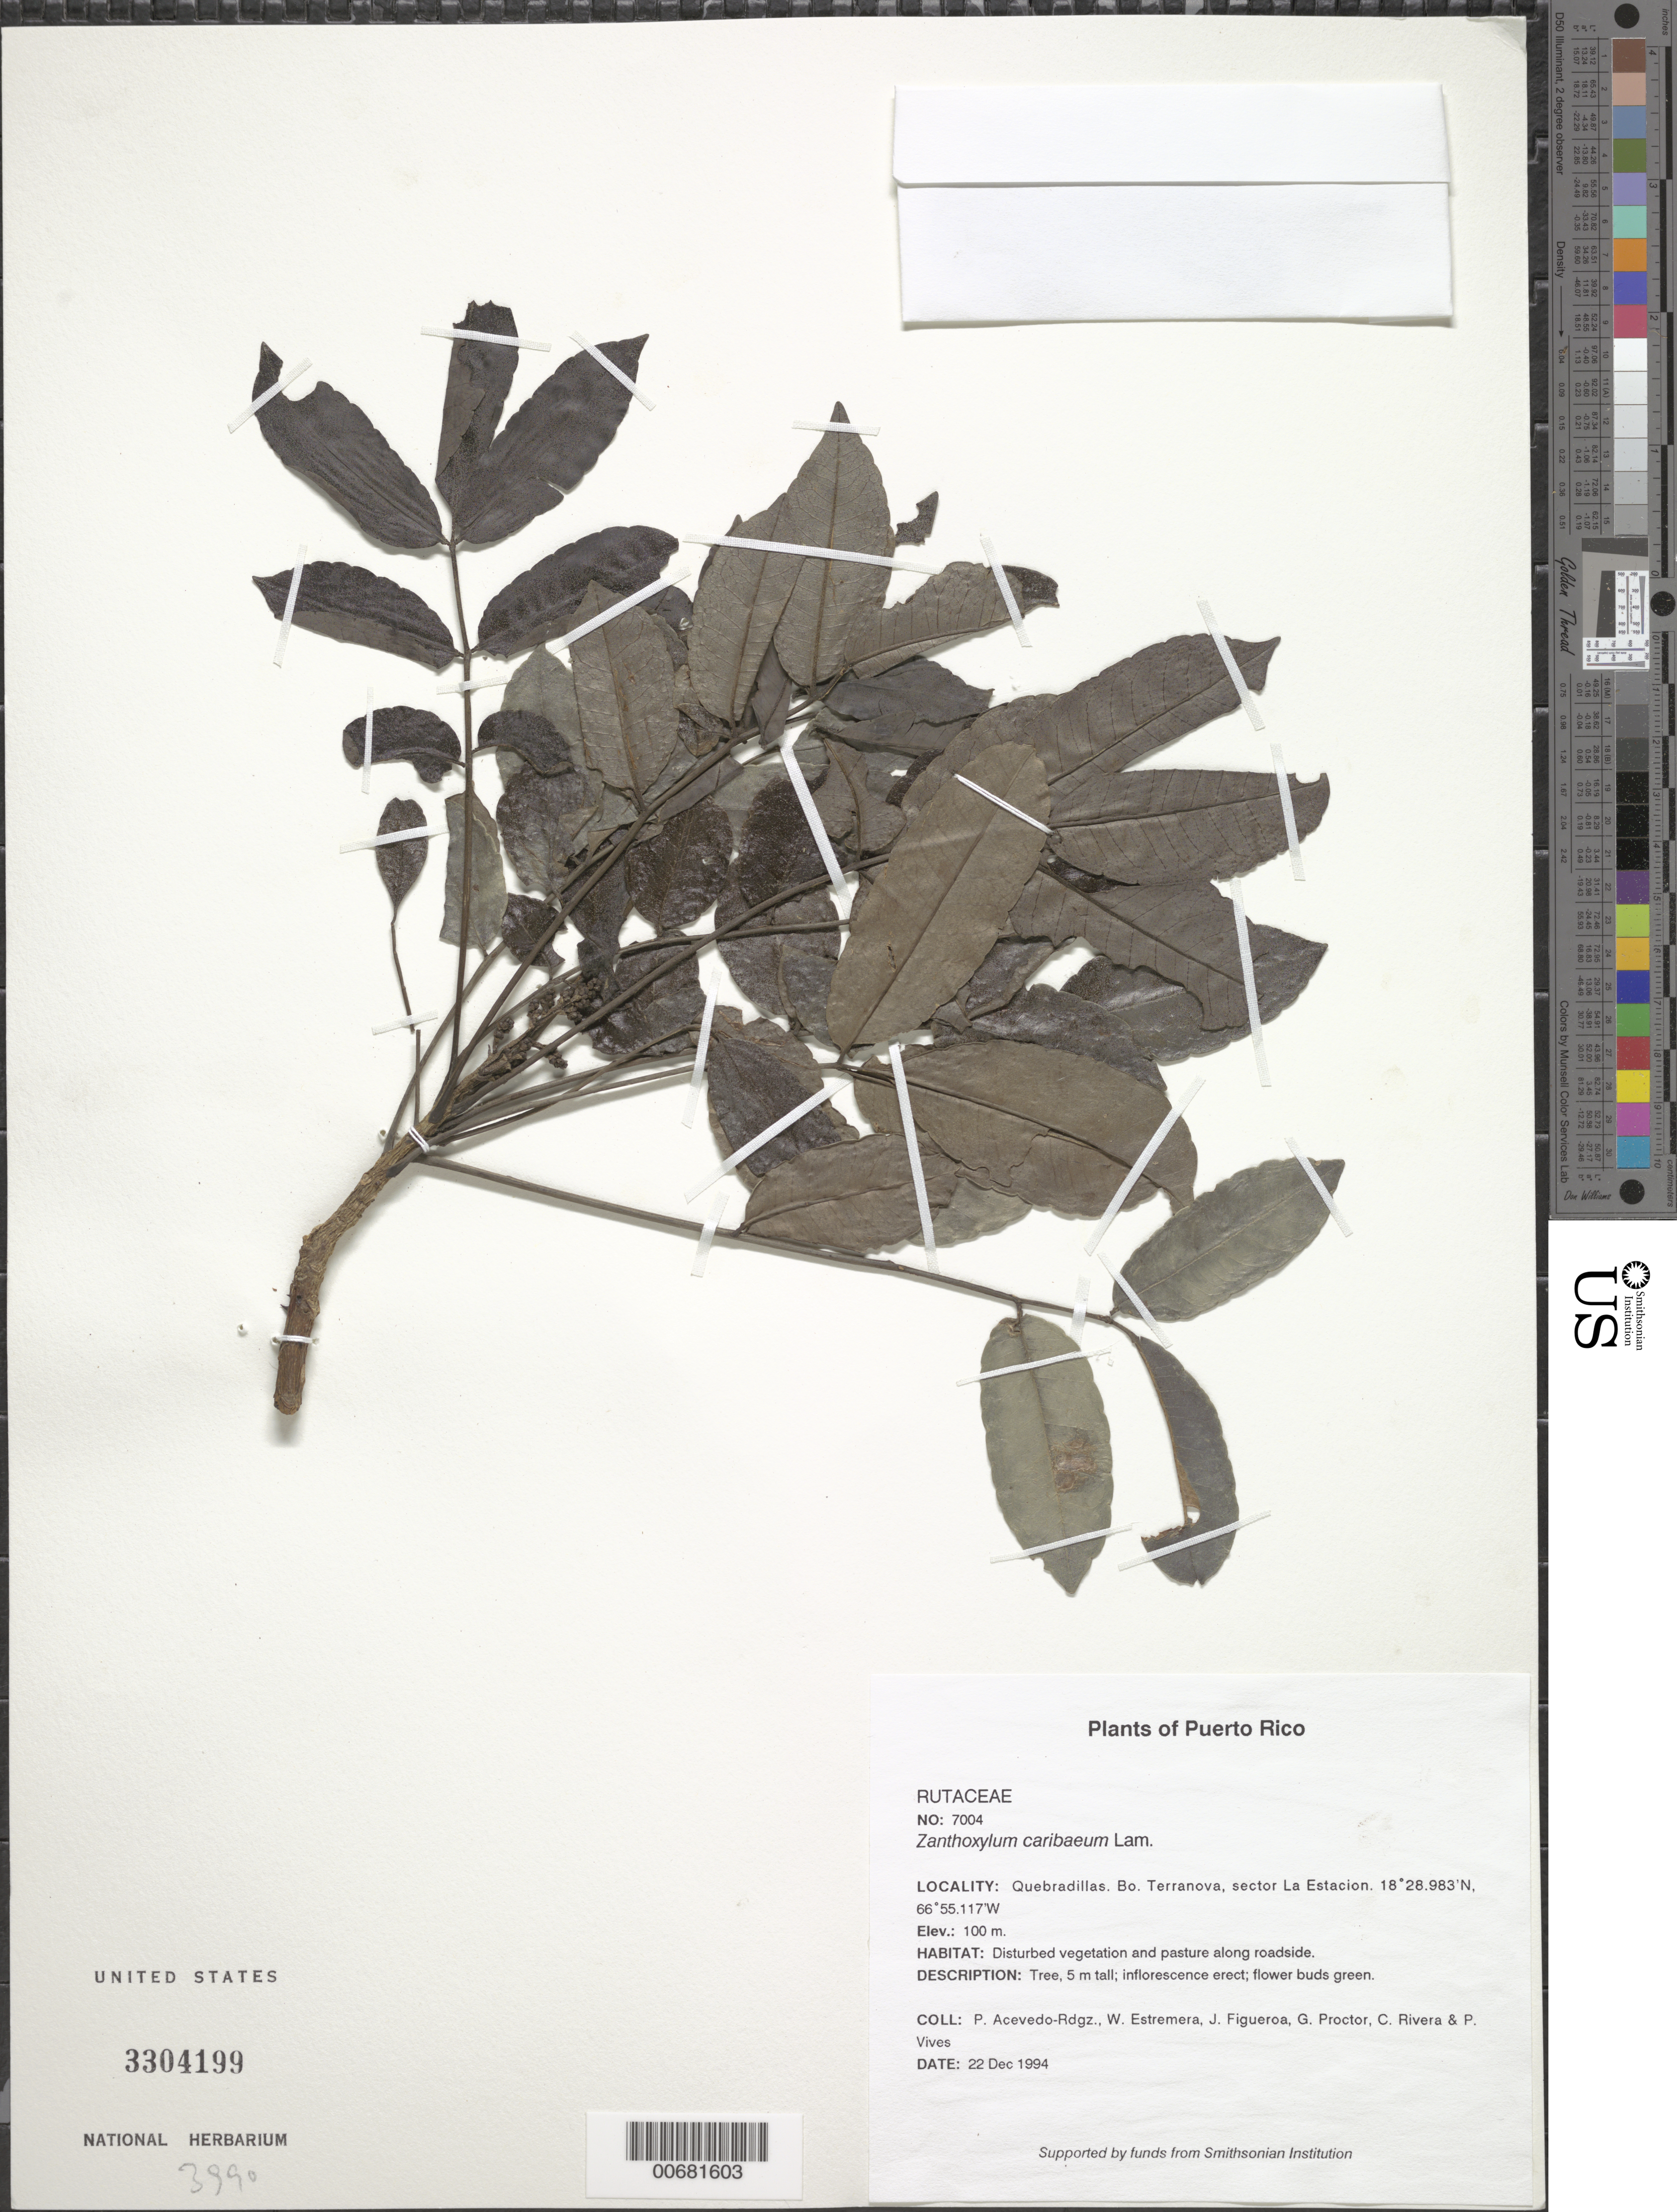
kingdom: Plantae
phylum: Tracheophyta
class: Magnoliopsida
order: Sapindales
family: Rutaceae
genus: Zanthoxylum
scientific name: Zanthoxylum caribaeum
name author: Lam.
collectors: P. Acevedo-Rodr., W. Estremera, J. Figueroa, G. R. Proctor, C. Rivera & P. Vives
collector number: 7004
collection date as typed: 22 Dec 1994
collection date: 1994-12-22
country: Puerto Rico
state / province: Quebradillas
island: Puerto Rico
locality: Quebradillas. Bo. Terranova, sector La Estación.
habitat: Disturbed vegetation and pasture along roadside.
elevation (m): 100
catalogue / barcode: US 3304199